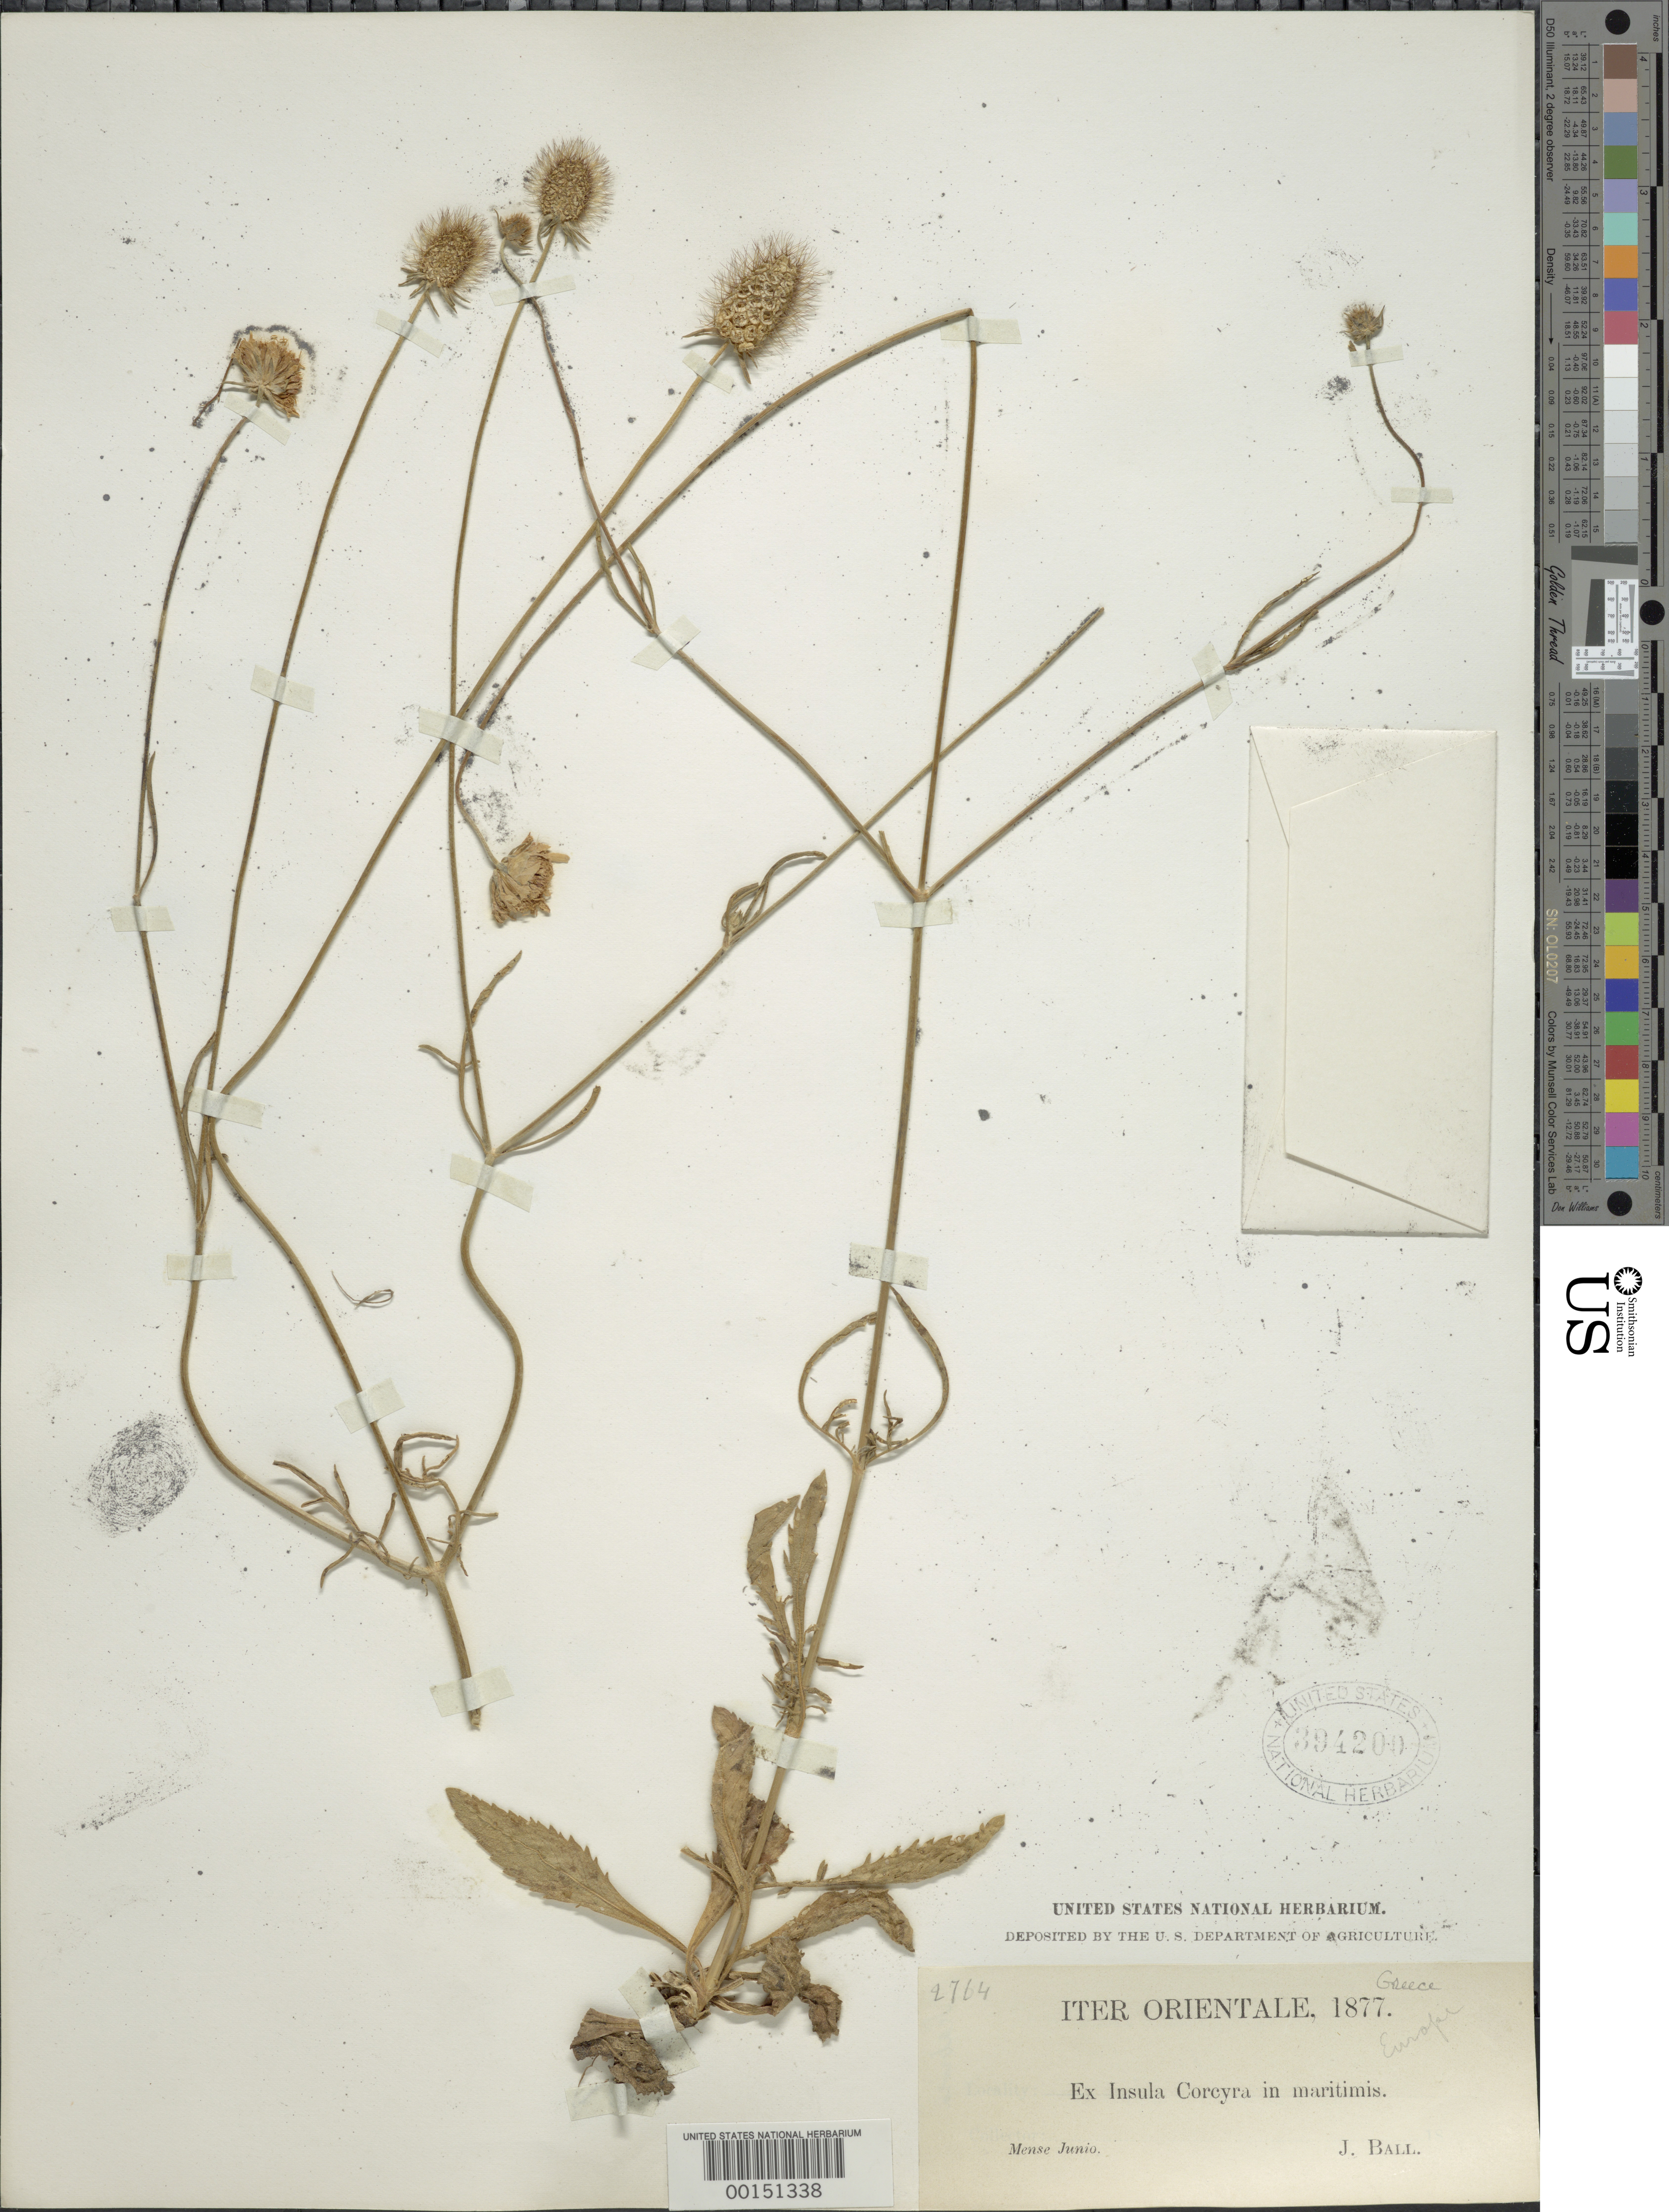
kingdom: Plantae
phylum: Tracheophyta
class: Magnoliopsida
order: Dipsacales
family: Caprifoliaceae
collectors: J. Ball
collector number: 2764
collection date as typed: Jun 1877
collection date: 1877-06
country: Greece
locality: Corcyra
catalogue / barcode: US 394200